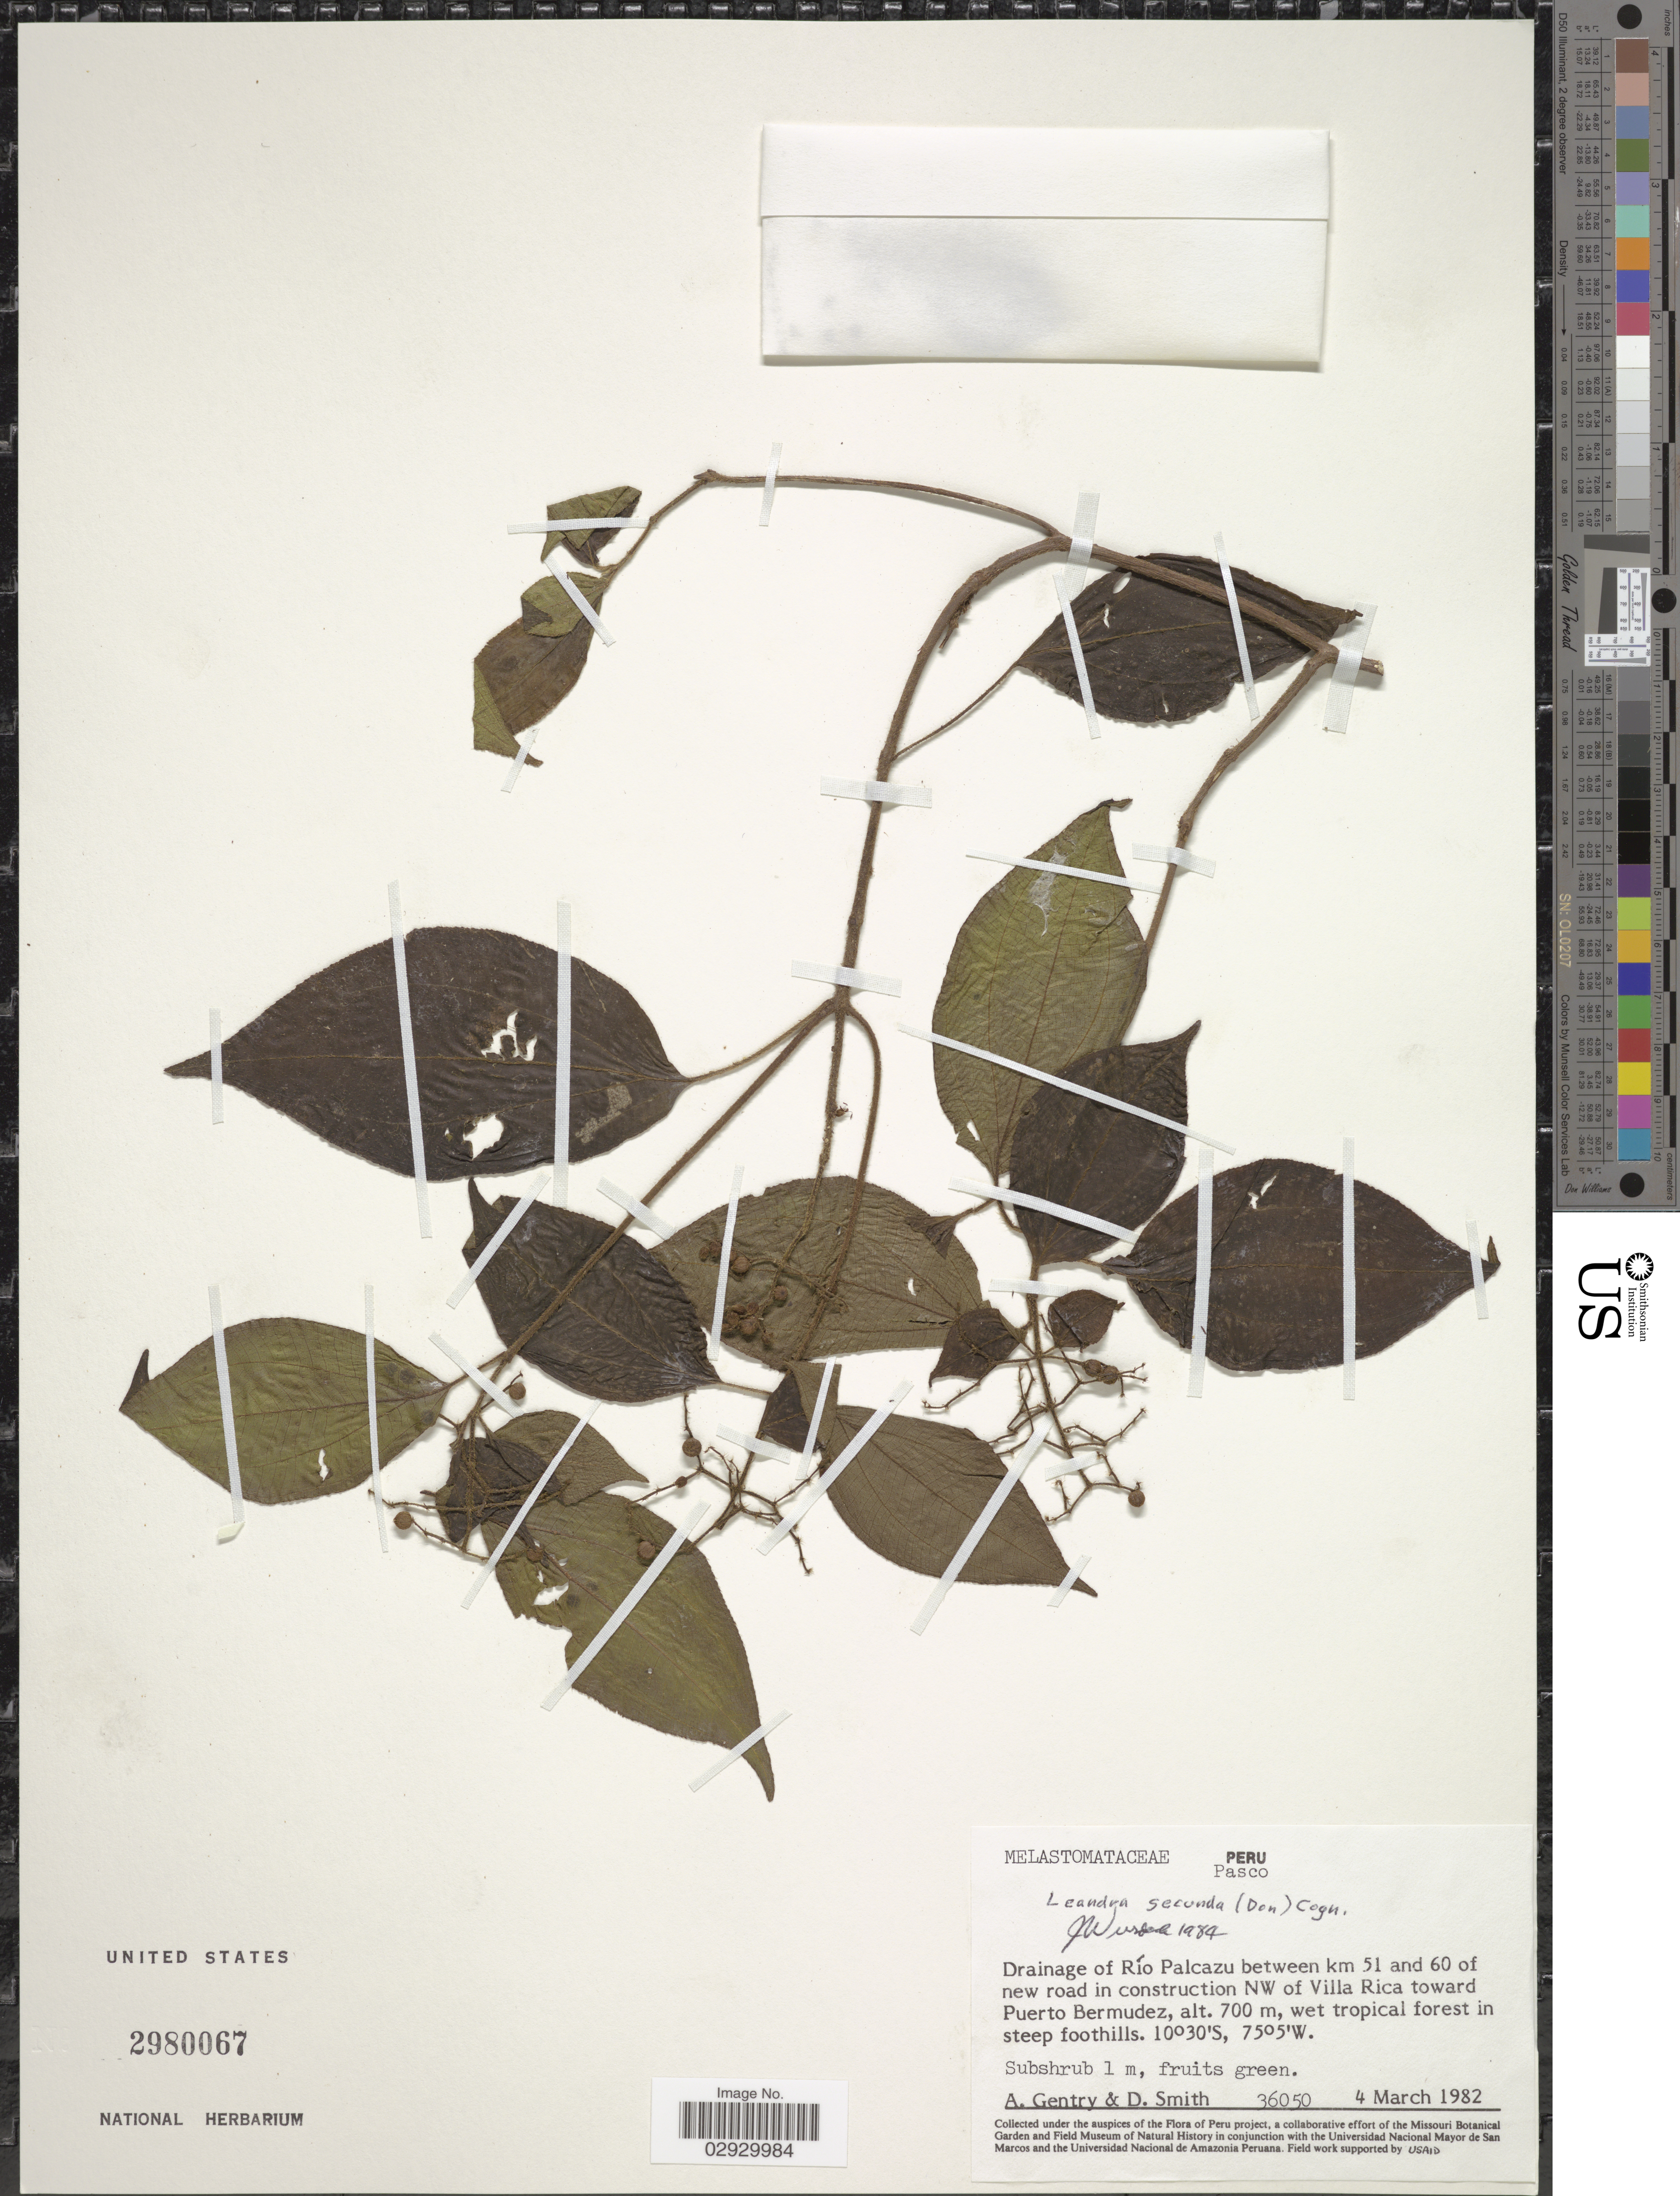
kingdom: Plantae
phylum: Tracheophyta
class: Magnoliopsida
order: Myrtales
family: Melastomataceae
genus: Leandra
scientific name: Leandra secunda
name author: (D. Don) Cogn.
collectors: A. H. Gentry & D. Smith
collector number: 36050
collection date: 1982-03-04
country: Peru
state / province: Pasco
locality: Drainage of Río Palcazu between km 51 and 60 of new road in construction NW of Villa Rica toward Puerto Bermudez.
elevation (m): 700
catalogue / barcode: US 2980067